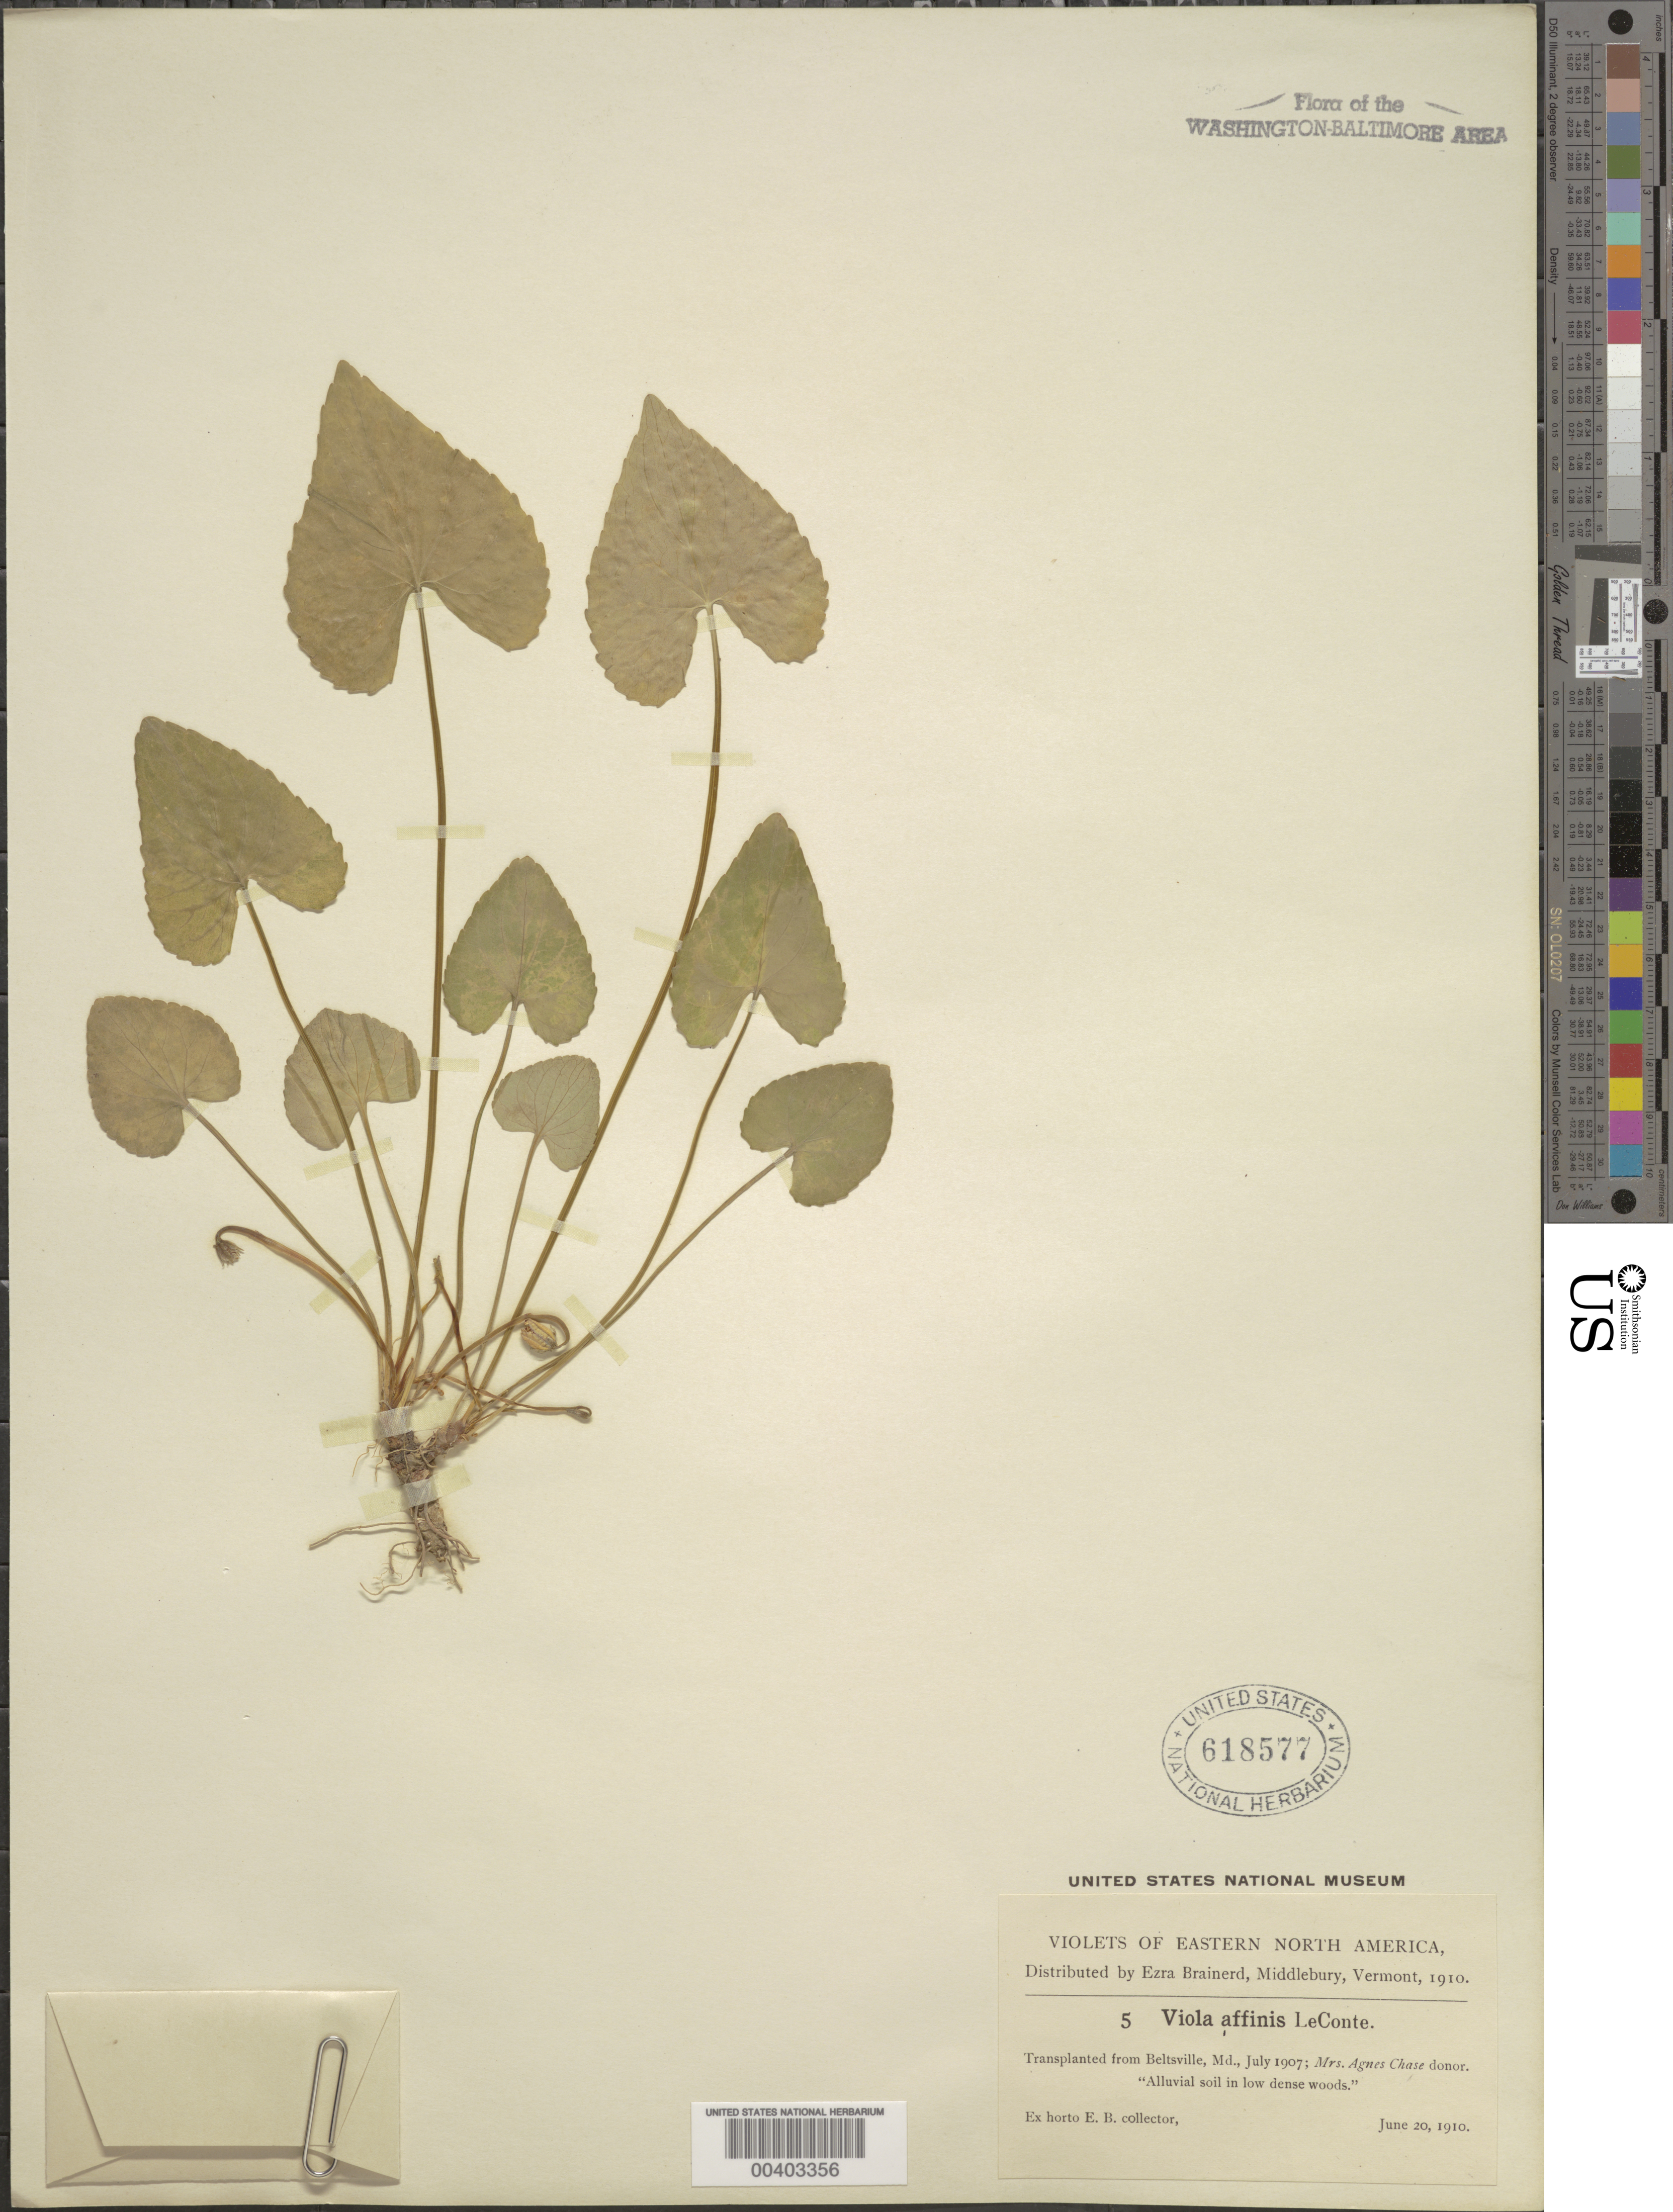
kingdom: Plantae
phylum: Tracheophyta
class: Magnoliopsida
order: Malpighiales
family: Violaceae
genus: Viola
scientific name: Viola sororia var. affinis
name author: (LeConte) McKinney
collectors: E. Brainerd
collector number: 5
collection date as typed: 20 Jun 1910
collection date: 1910-06-20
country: United States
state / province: Maryland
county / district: Prince George's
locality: Beltsville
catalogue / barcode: US 618577